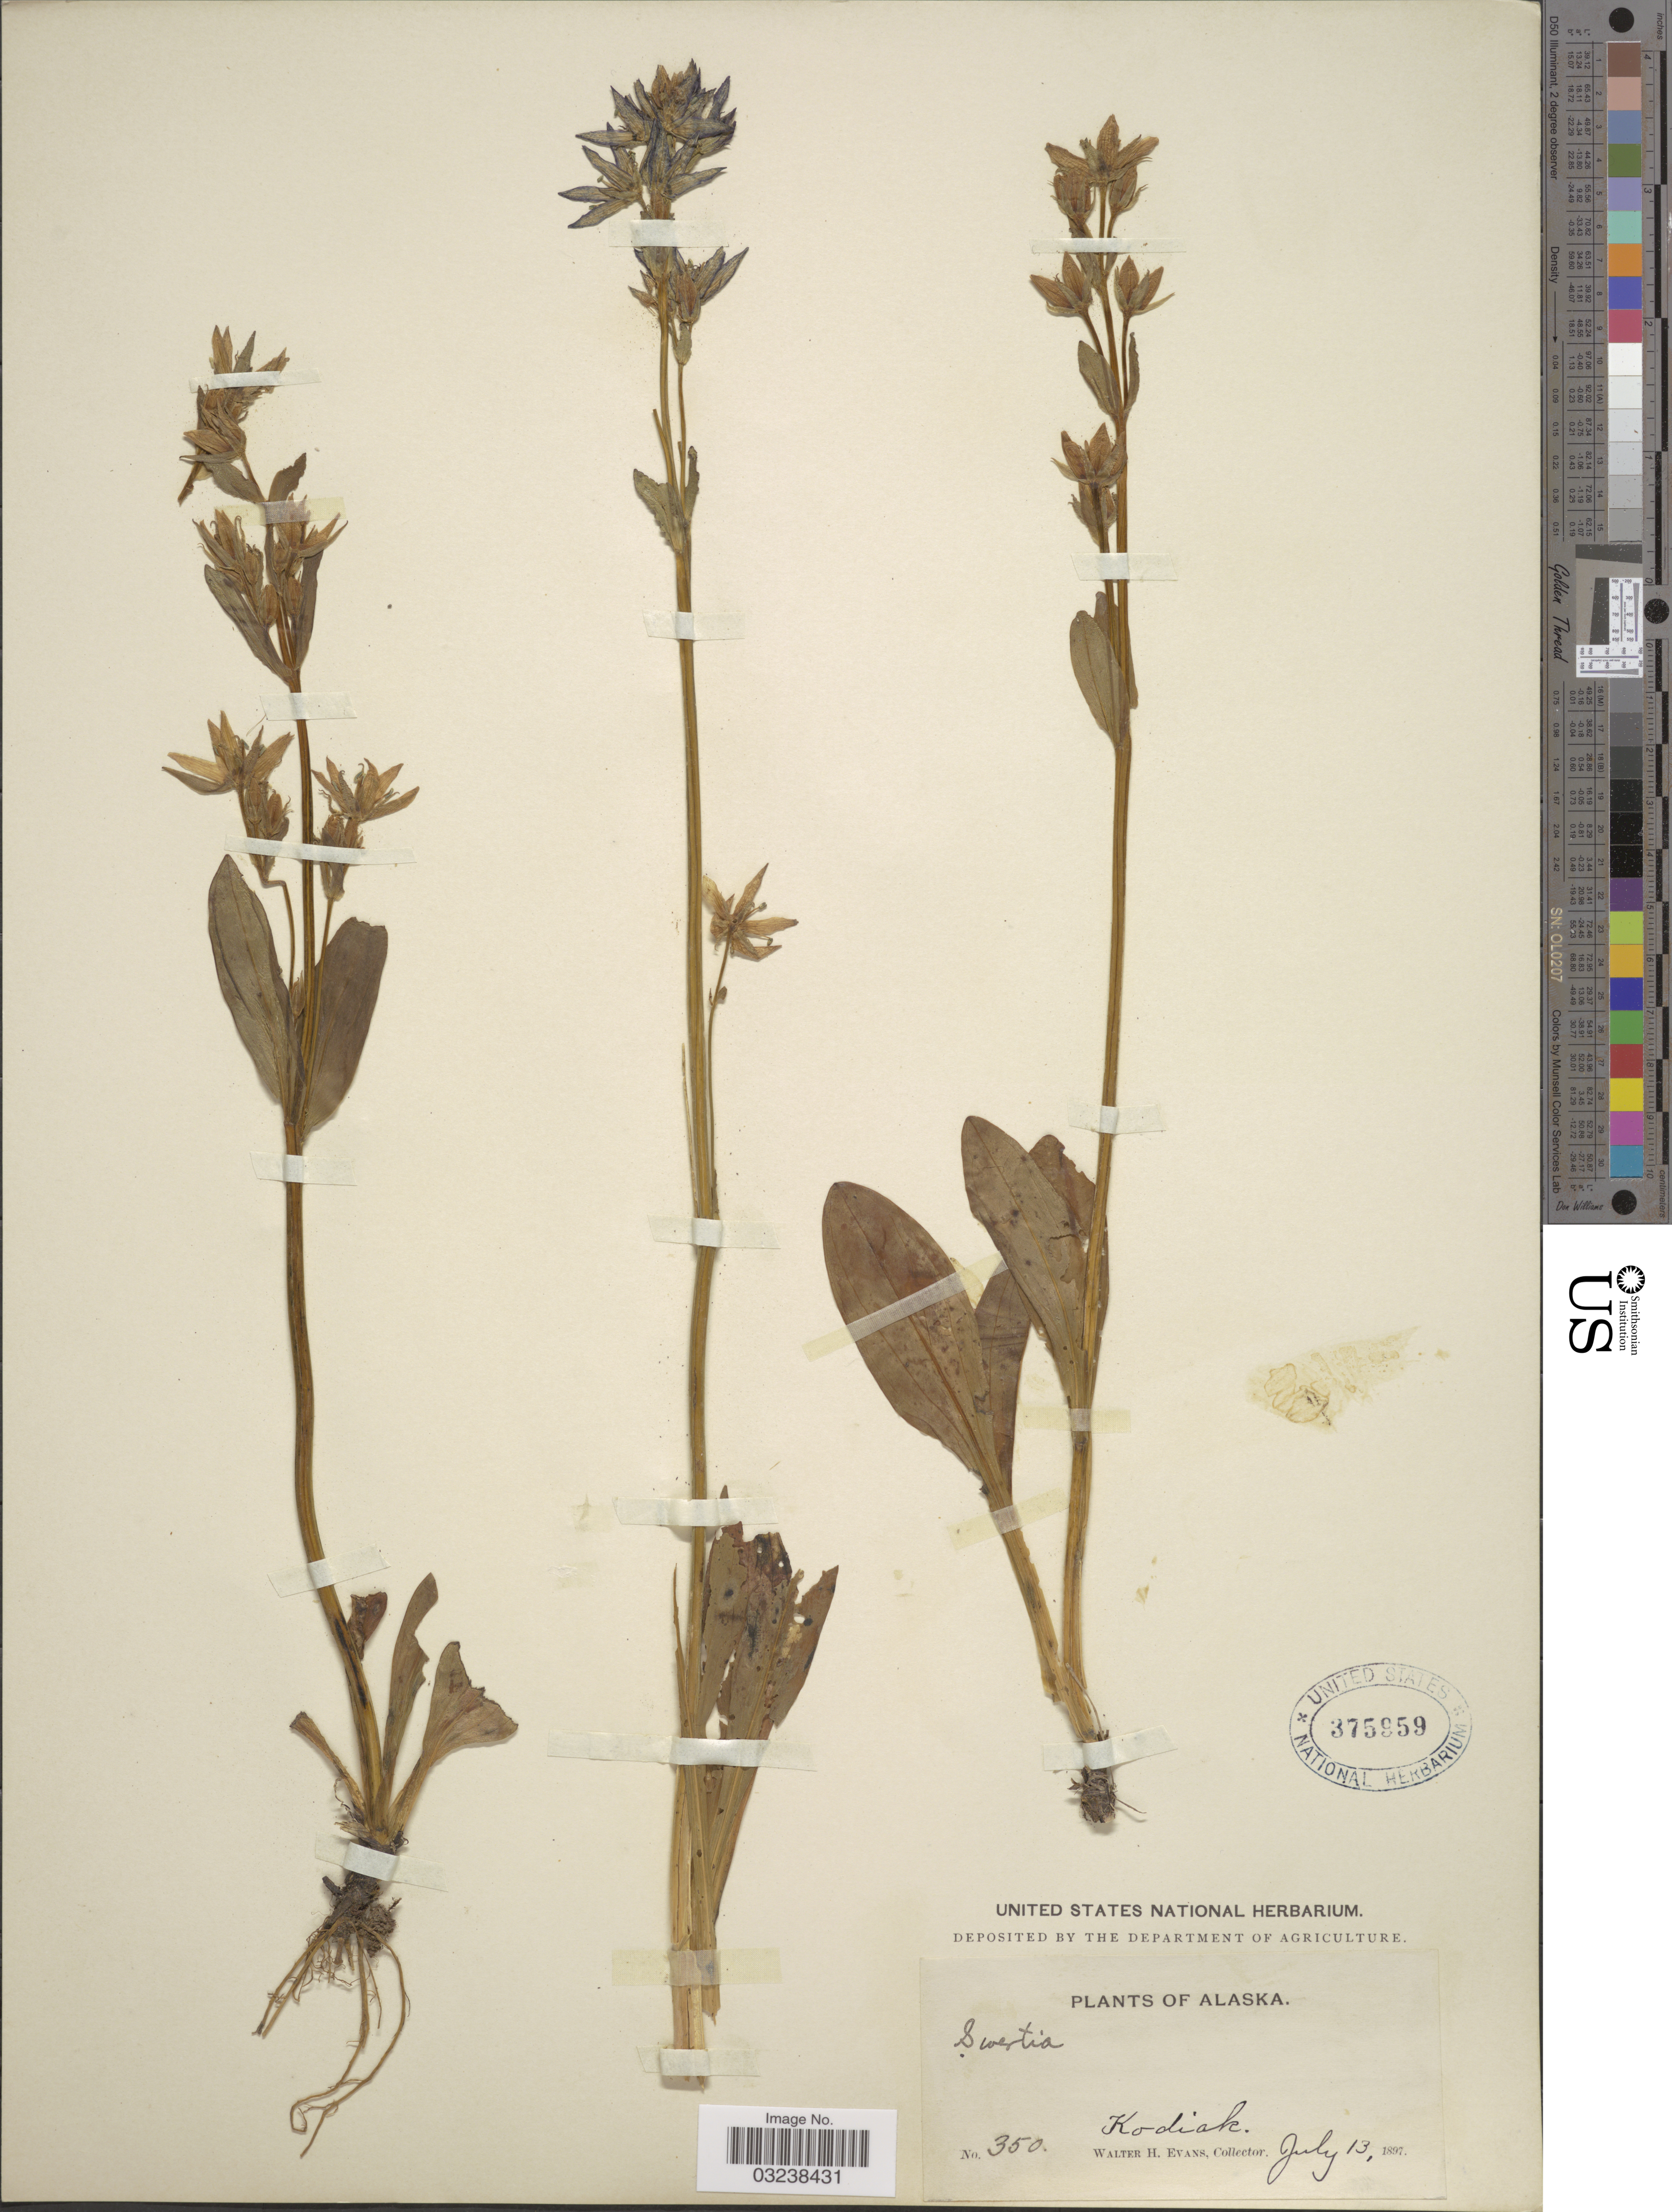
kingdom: Plantae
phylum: Tracheophyta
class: Magnoliopsida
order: Gentianales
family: Gentianaceae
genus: Swertia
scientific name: Swertia perennis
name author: L.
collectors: W. H. Evans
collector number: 350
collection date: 1897-07-13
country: United States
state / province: Alaska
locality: Kodiak.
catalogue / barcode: US 375959